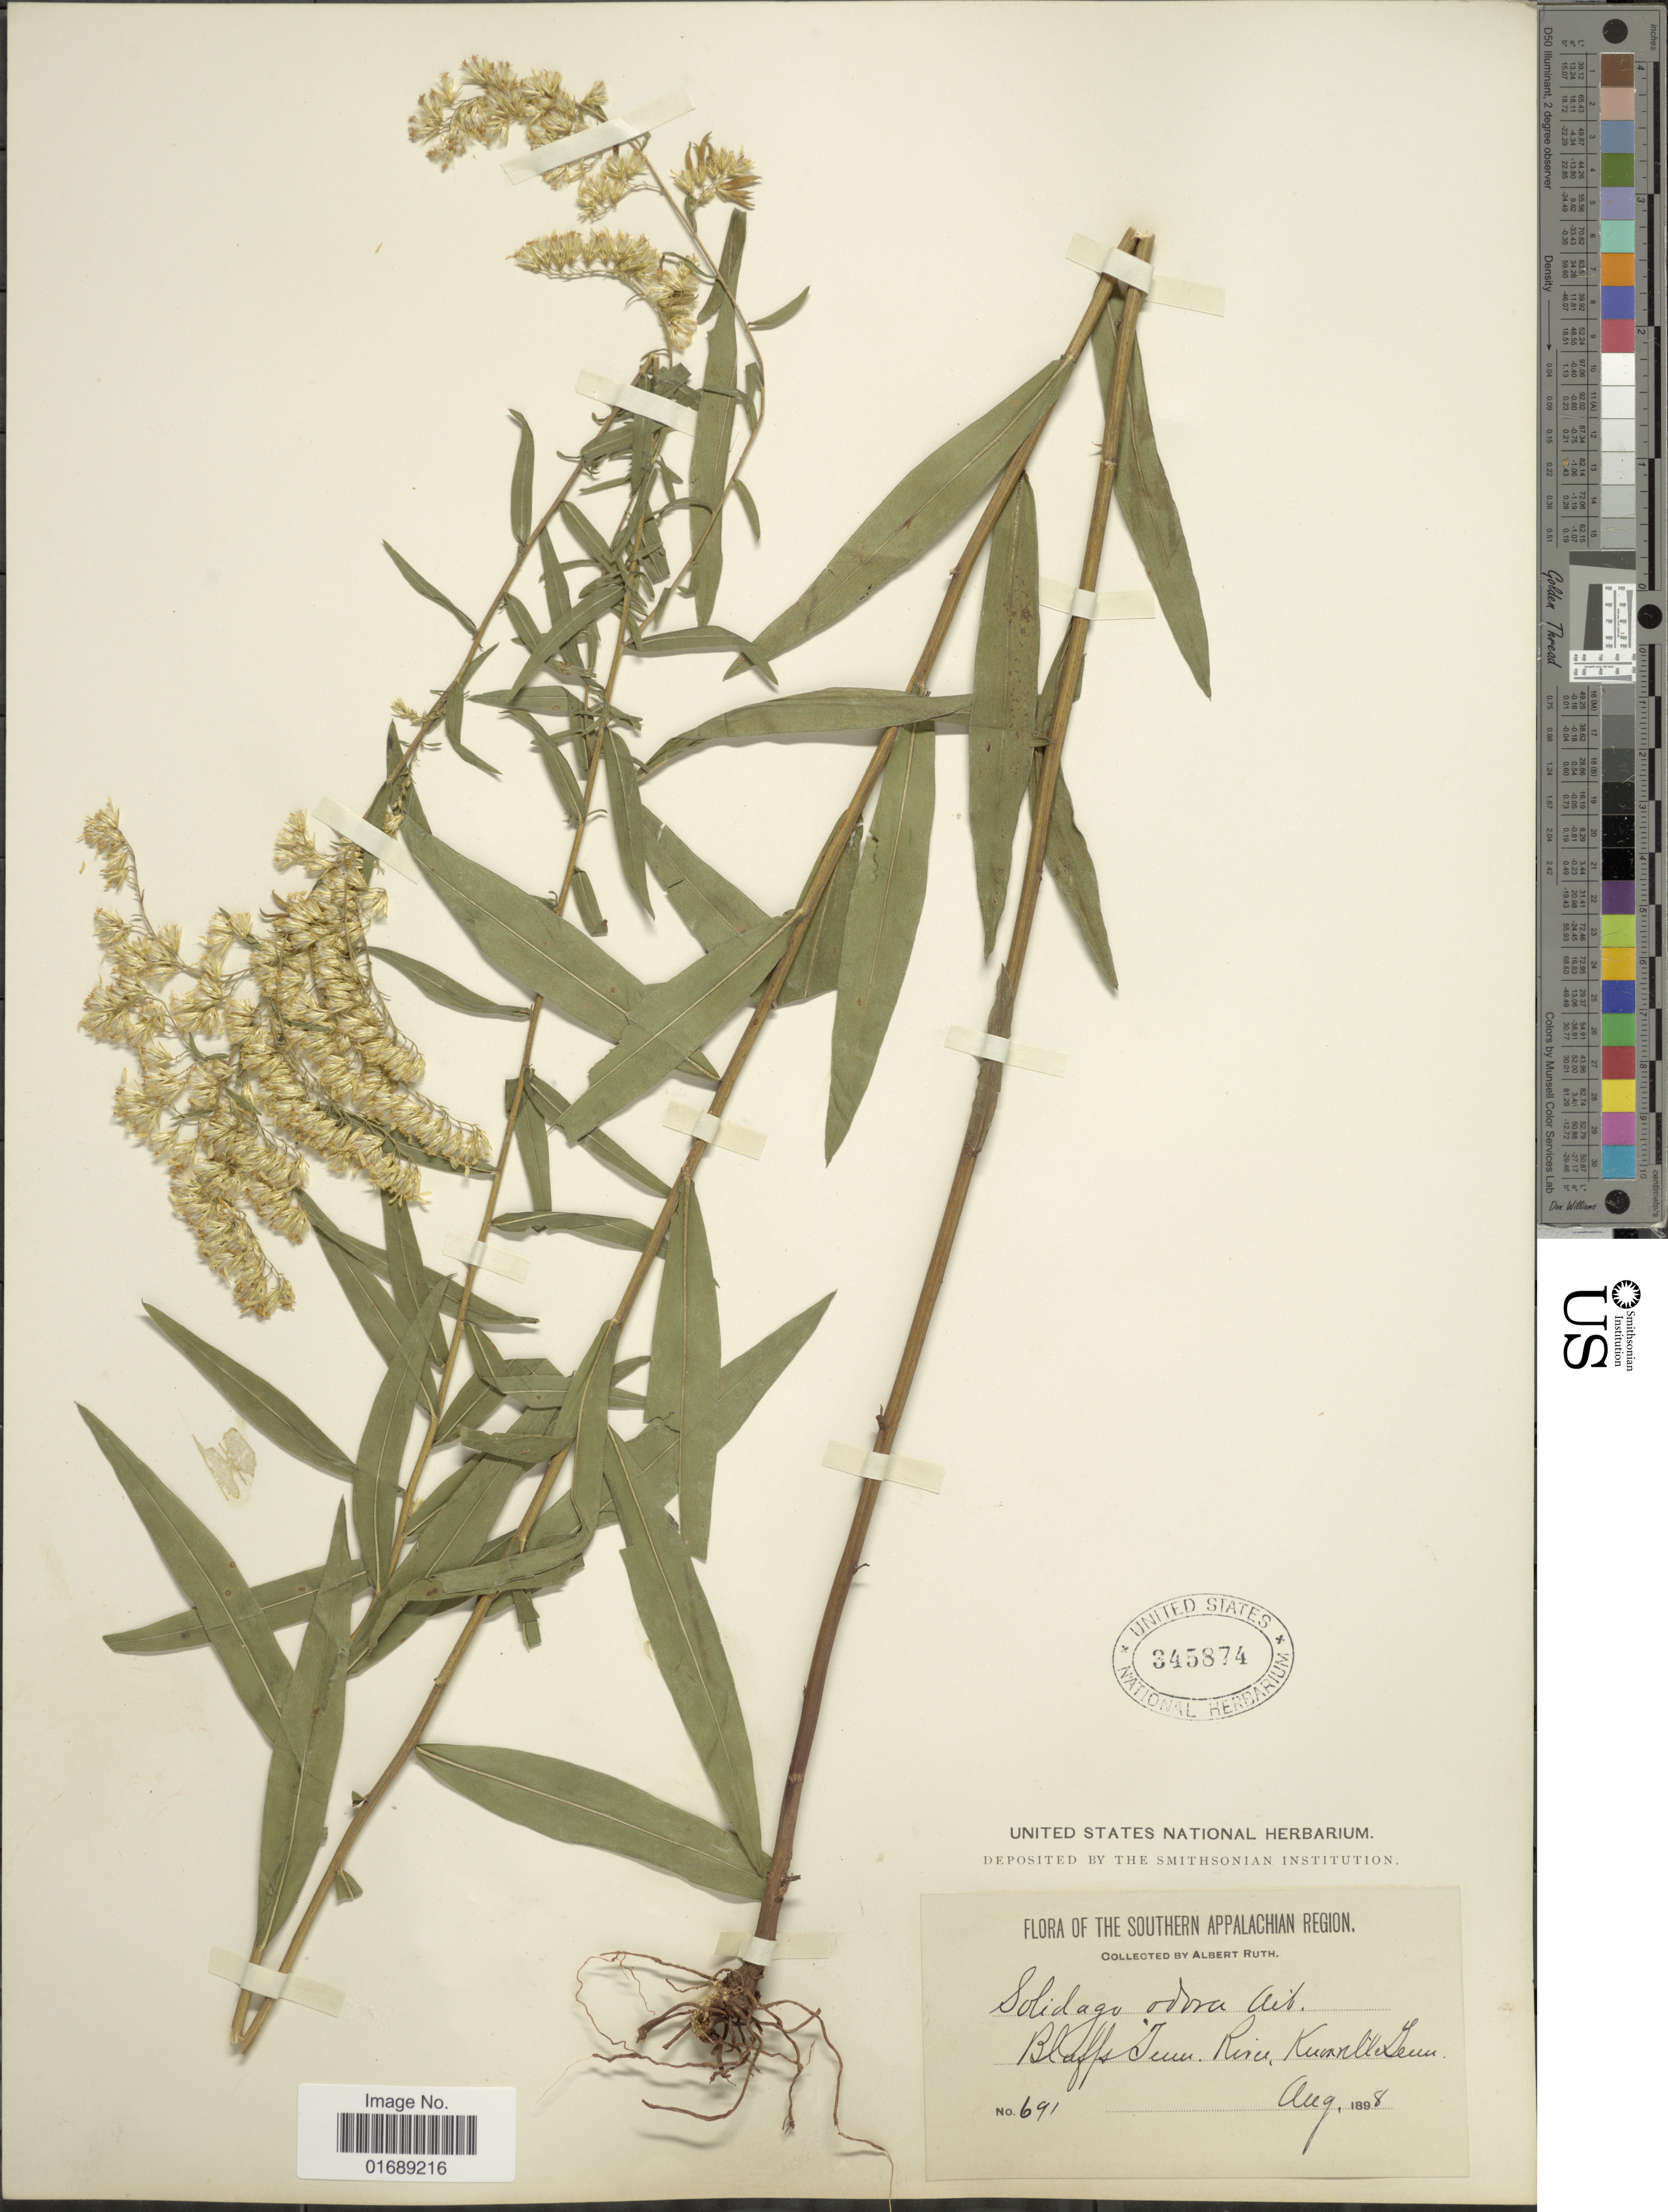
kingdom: Plantae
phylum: Tracheophyta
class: Magnoliopsida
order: Asterales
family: Asteraceae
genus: Solidago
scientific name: Solidago odora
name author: Aiton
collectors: A. Ruth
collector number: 691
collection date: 1898-08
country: United States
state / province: Tennessee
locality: Southern Appalachian Region, Bluffs Tenn. River, Knoxville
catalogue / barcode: US 345874